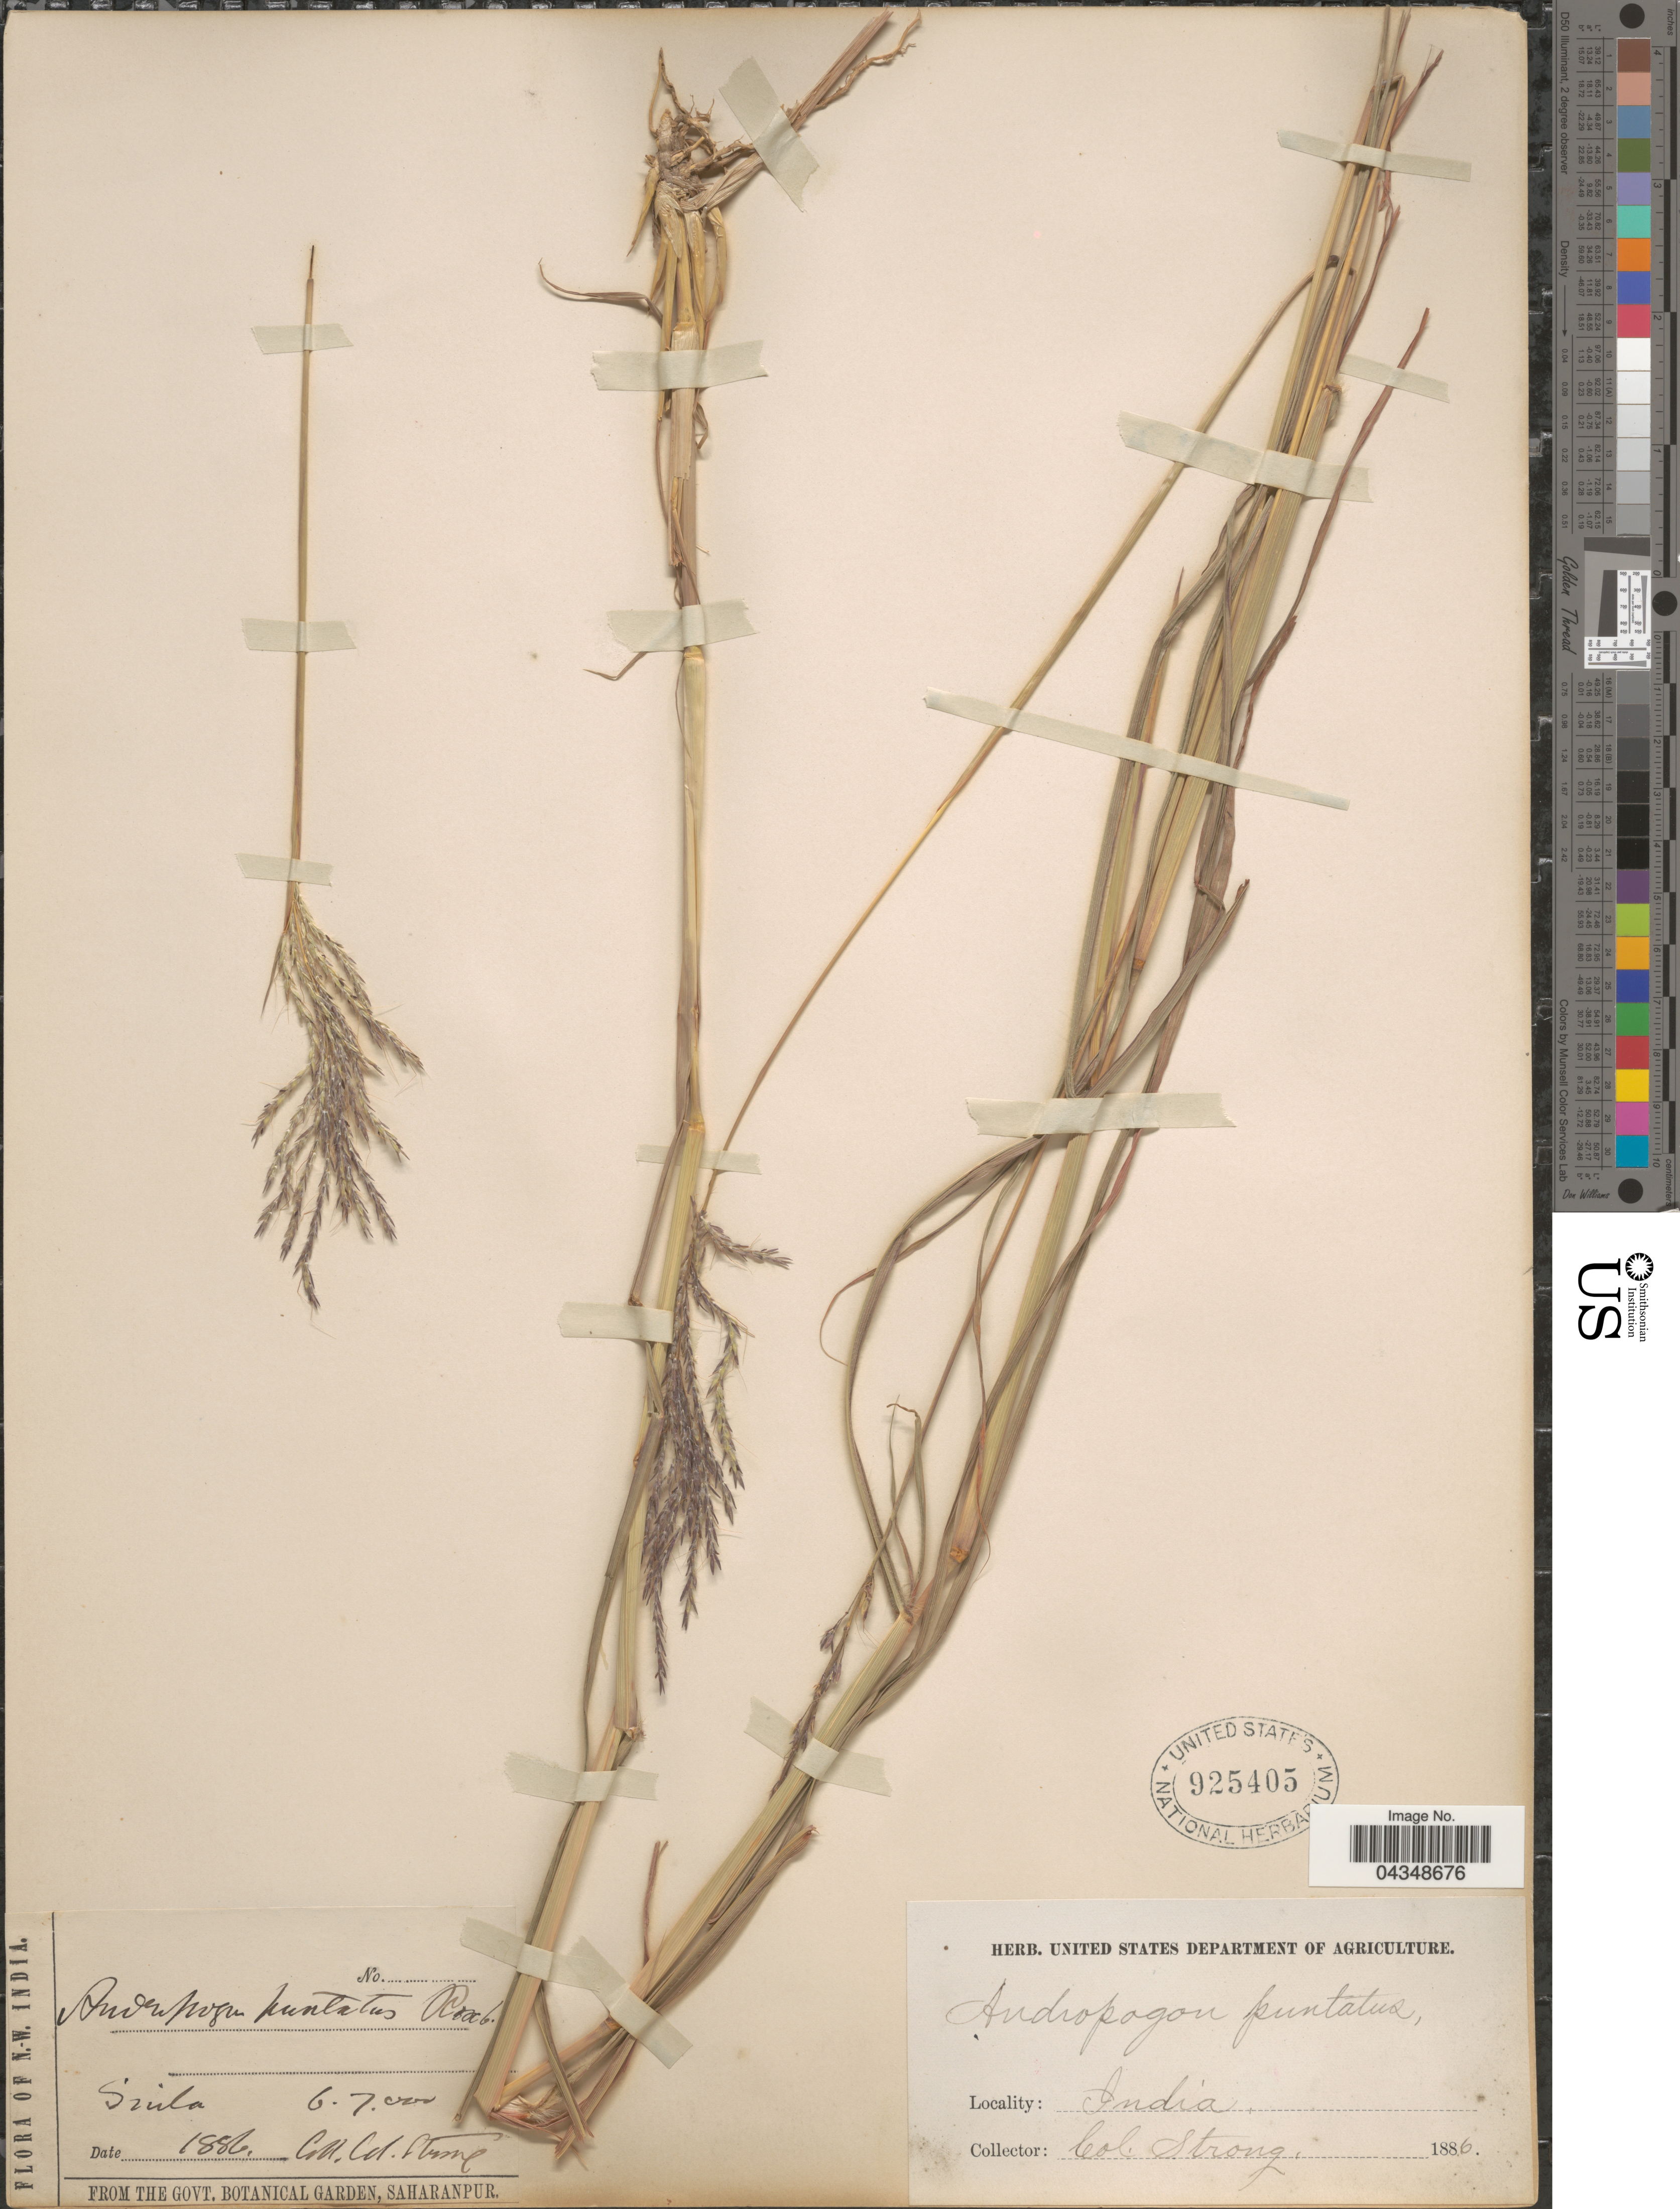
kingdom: Plantae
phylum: Tracheophyta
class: Liliopsida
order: Poales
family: Poaceae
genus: Bothriochloa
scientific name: Bothriochloa bladhii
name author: (Retz.) S.T. Blake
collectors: C. Strong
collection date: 1886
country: India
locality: N.-W. India. Simla.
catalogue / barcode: US 925405